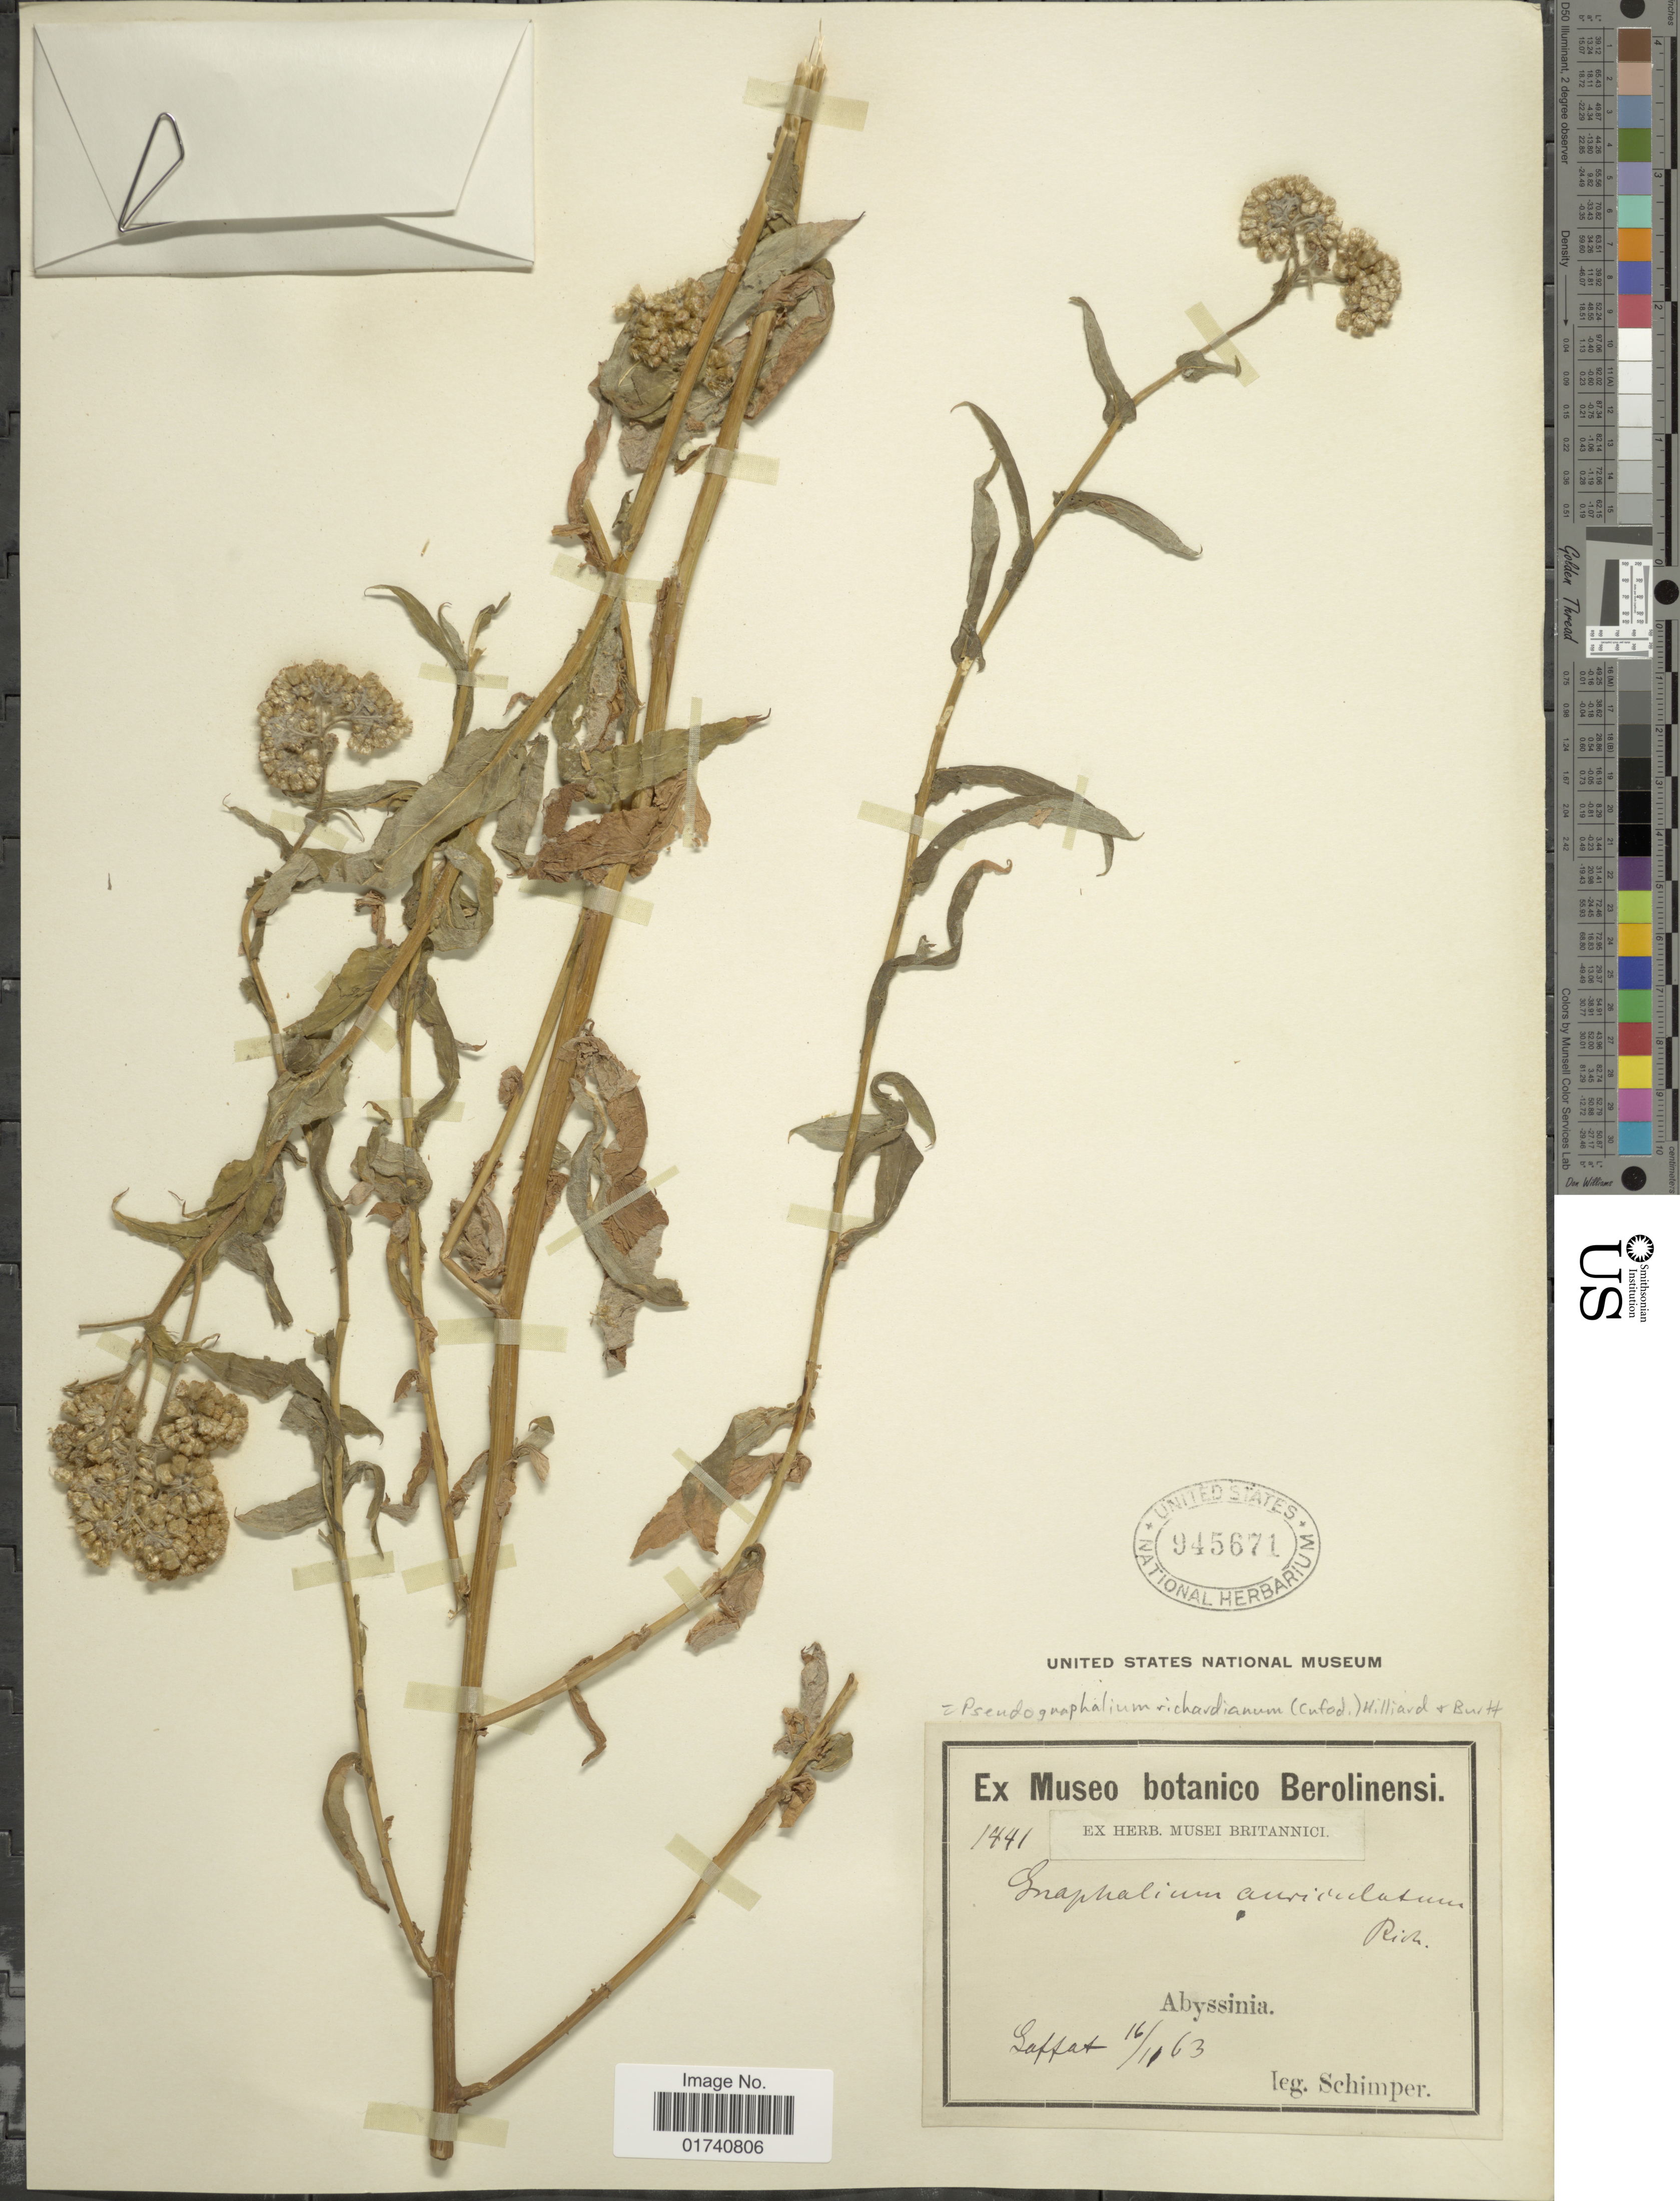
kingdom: Plantae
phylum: Tracheophyta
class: Magnoliopsida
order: Asterales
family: Asteraceae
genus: Pseudognaphalium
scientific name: Pseudognaphalium richardianum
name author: (Cufod.) Hilliard & B.L. Burtt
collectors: -. Schimper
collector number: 1441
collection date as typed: Transcribed d/m/y: 16/11/63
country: Eritrea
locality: Abyssiniqa. Saffat.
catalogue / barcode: US 945671